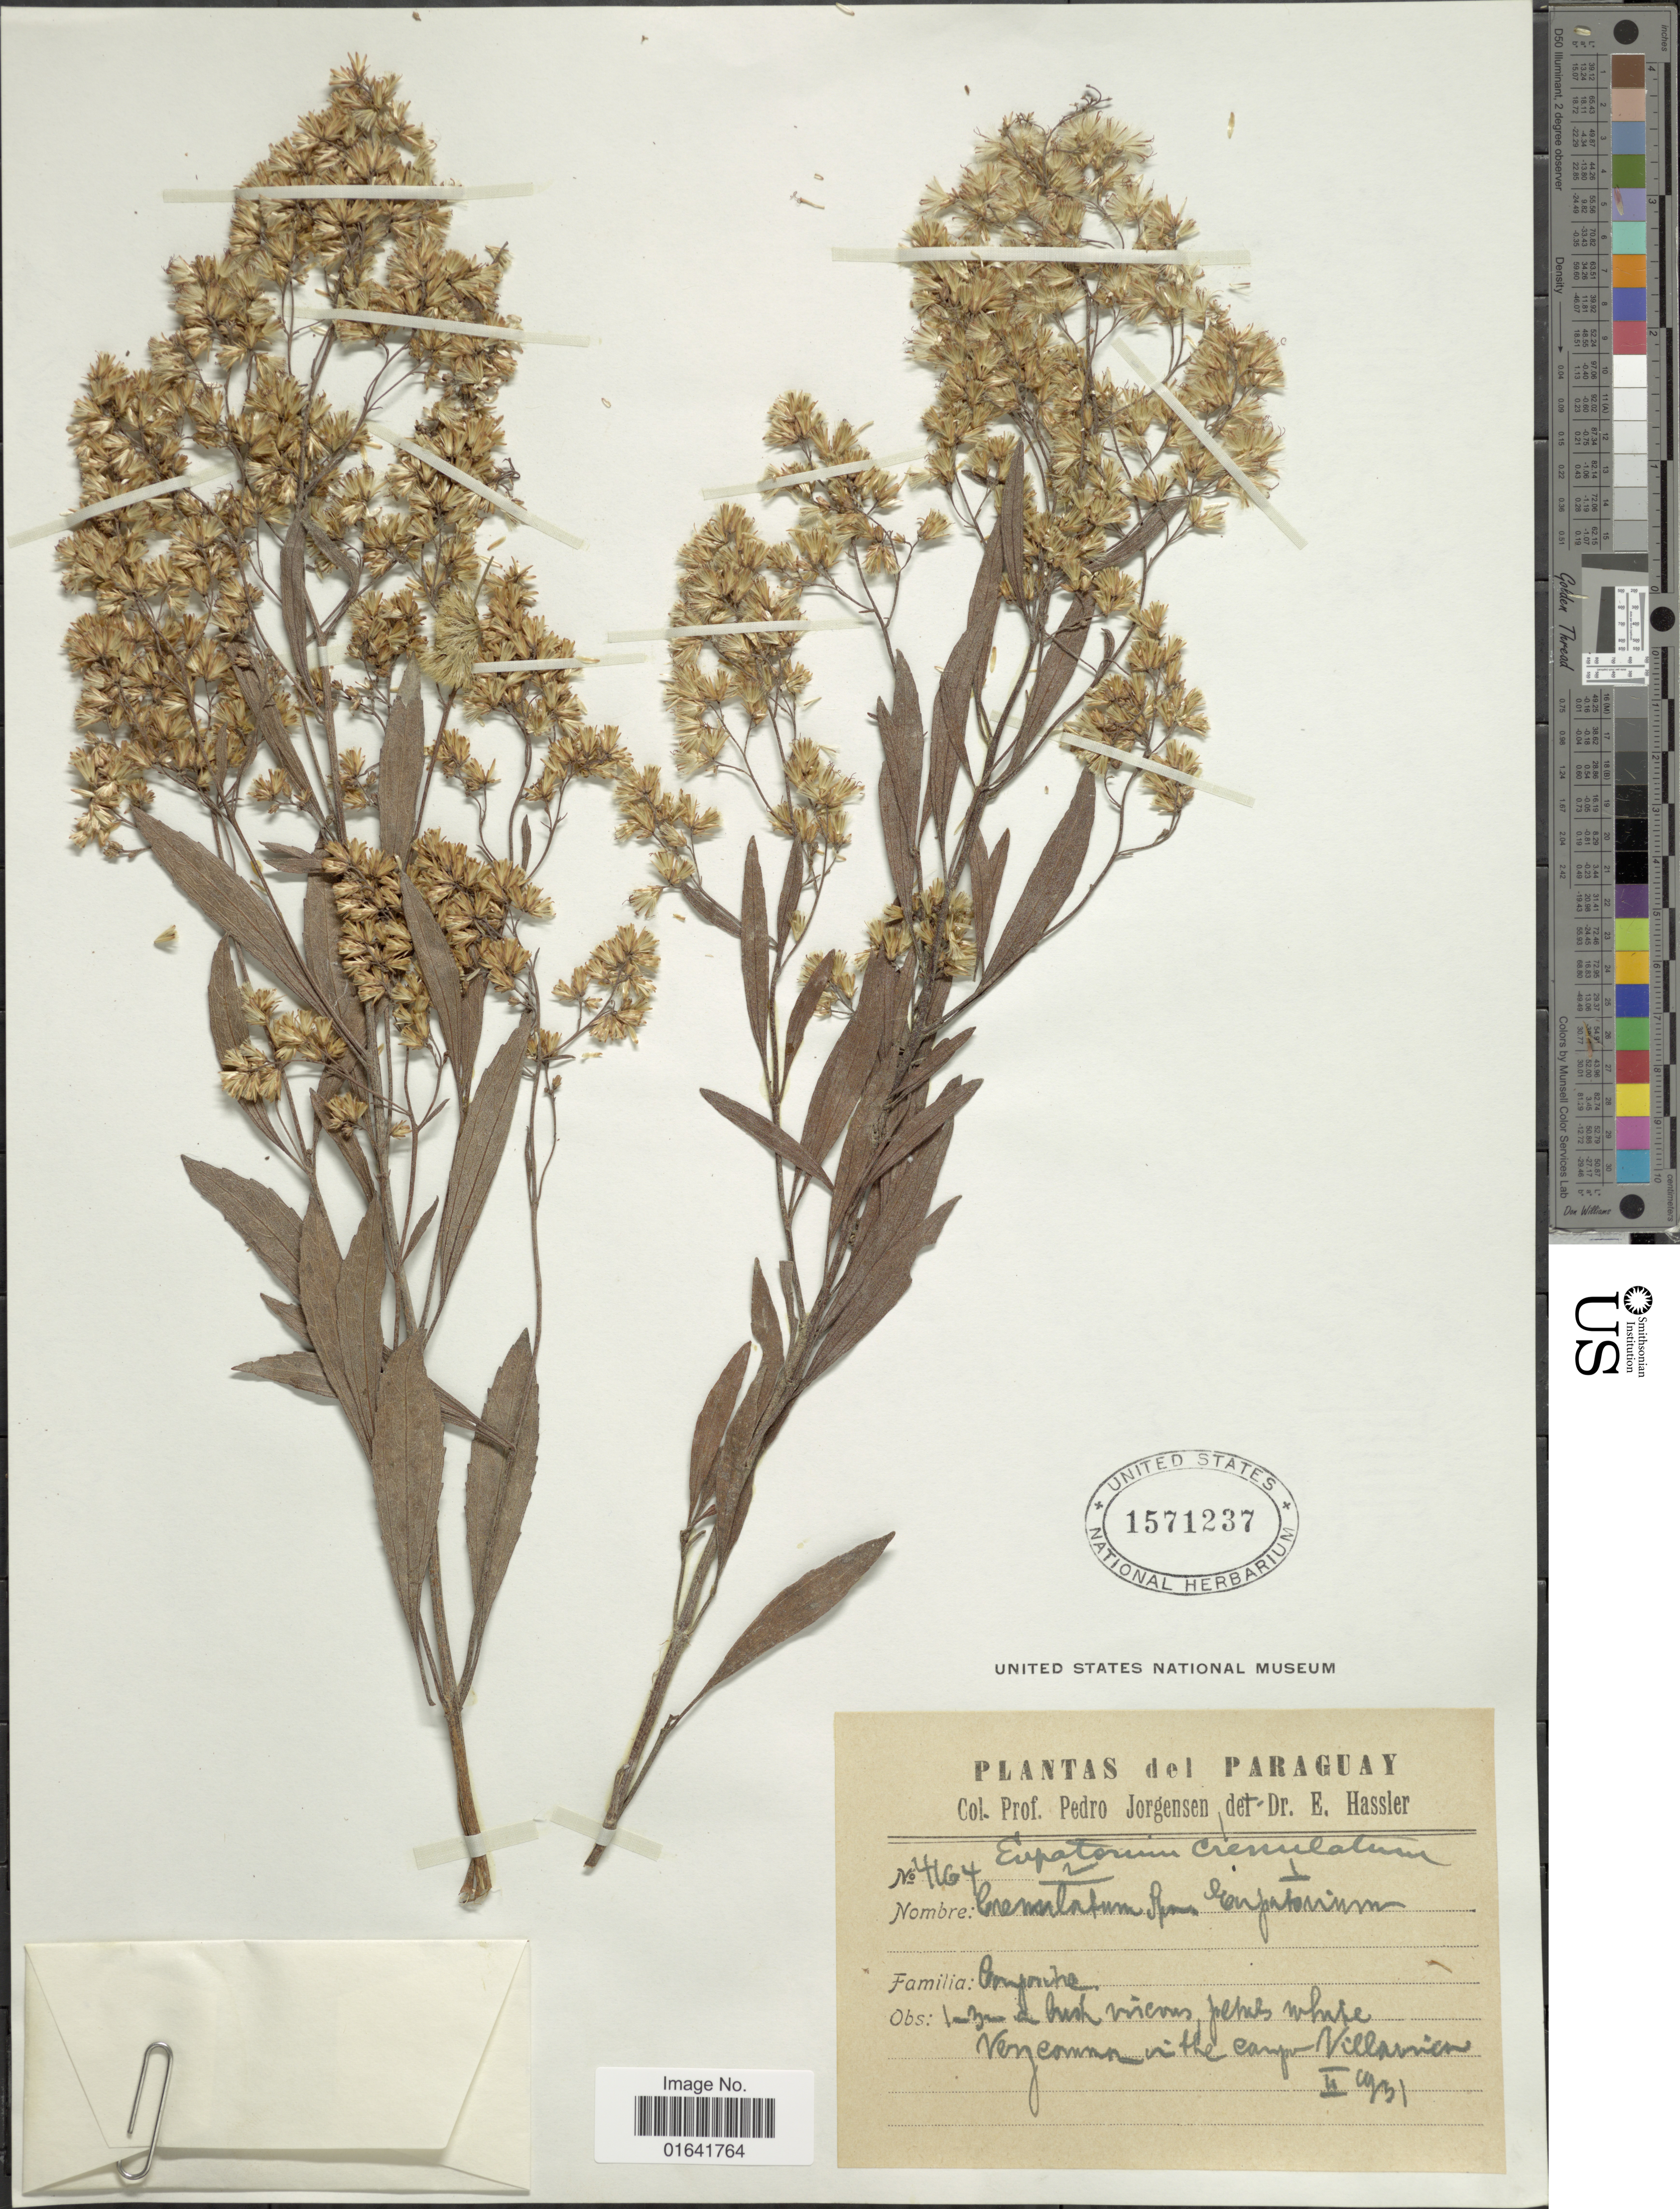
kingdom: Plantae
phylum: Tracheophyta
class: Magnoliopsida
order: Asterales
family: Asteraceae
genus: Raulinoreitzia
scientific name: Raulinoreitzia crenulata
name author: (Spreng.) R.M. King & H. Rob.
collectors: P. Jörgensen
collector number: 4164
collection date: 1931-02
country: Paraguay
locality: Very common in the camp Villarrica.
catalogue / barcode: US 1571237